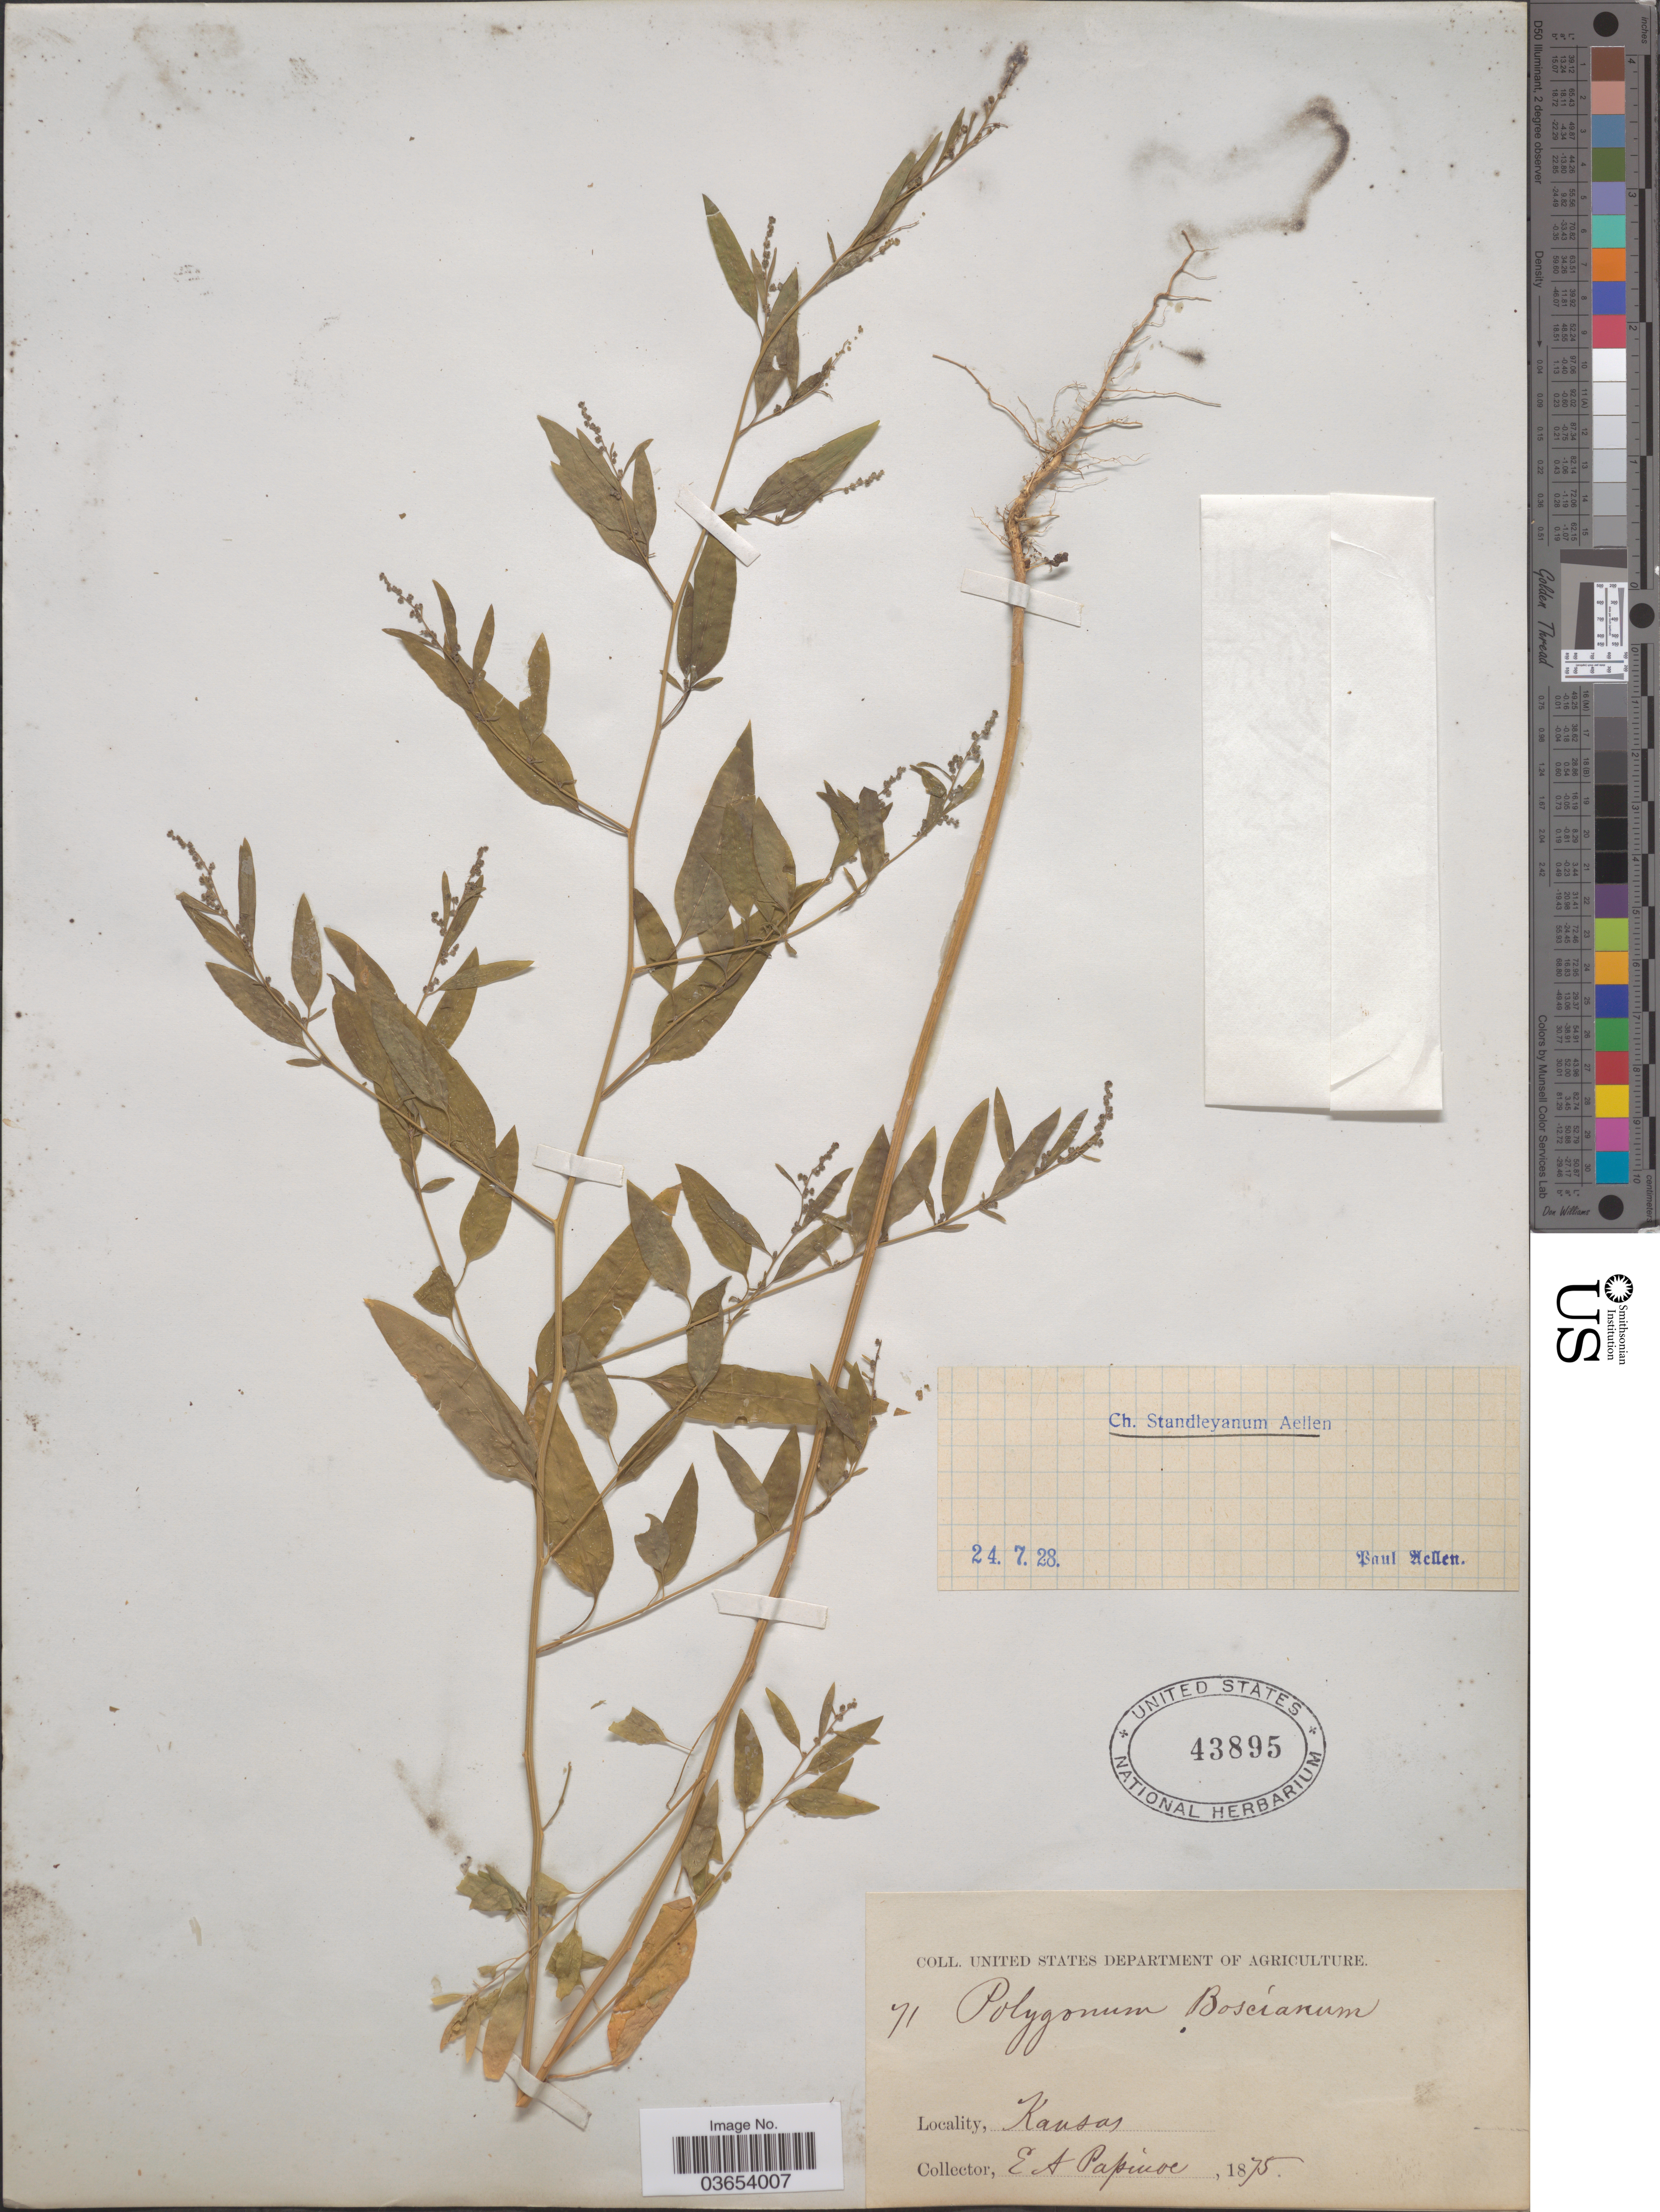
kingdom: Plantae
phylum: Tracheophyta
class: Magnoliopsida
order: Caryophyllales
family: Amaranthaceae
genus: Chenopodium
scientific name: Chenopodium standleyanum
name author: Aellen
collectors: E. Papinoe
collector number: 71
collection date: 1875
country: United States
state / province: Kansas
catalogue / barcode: US 43895